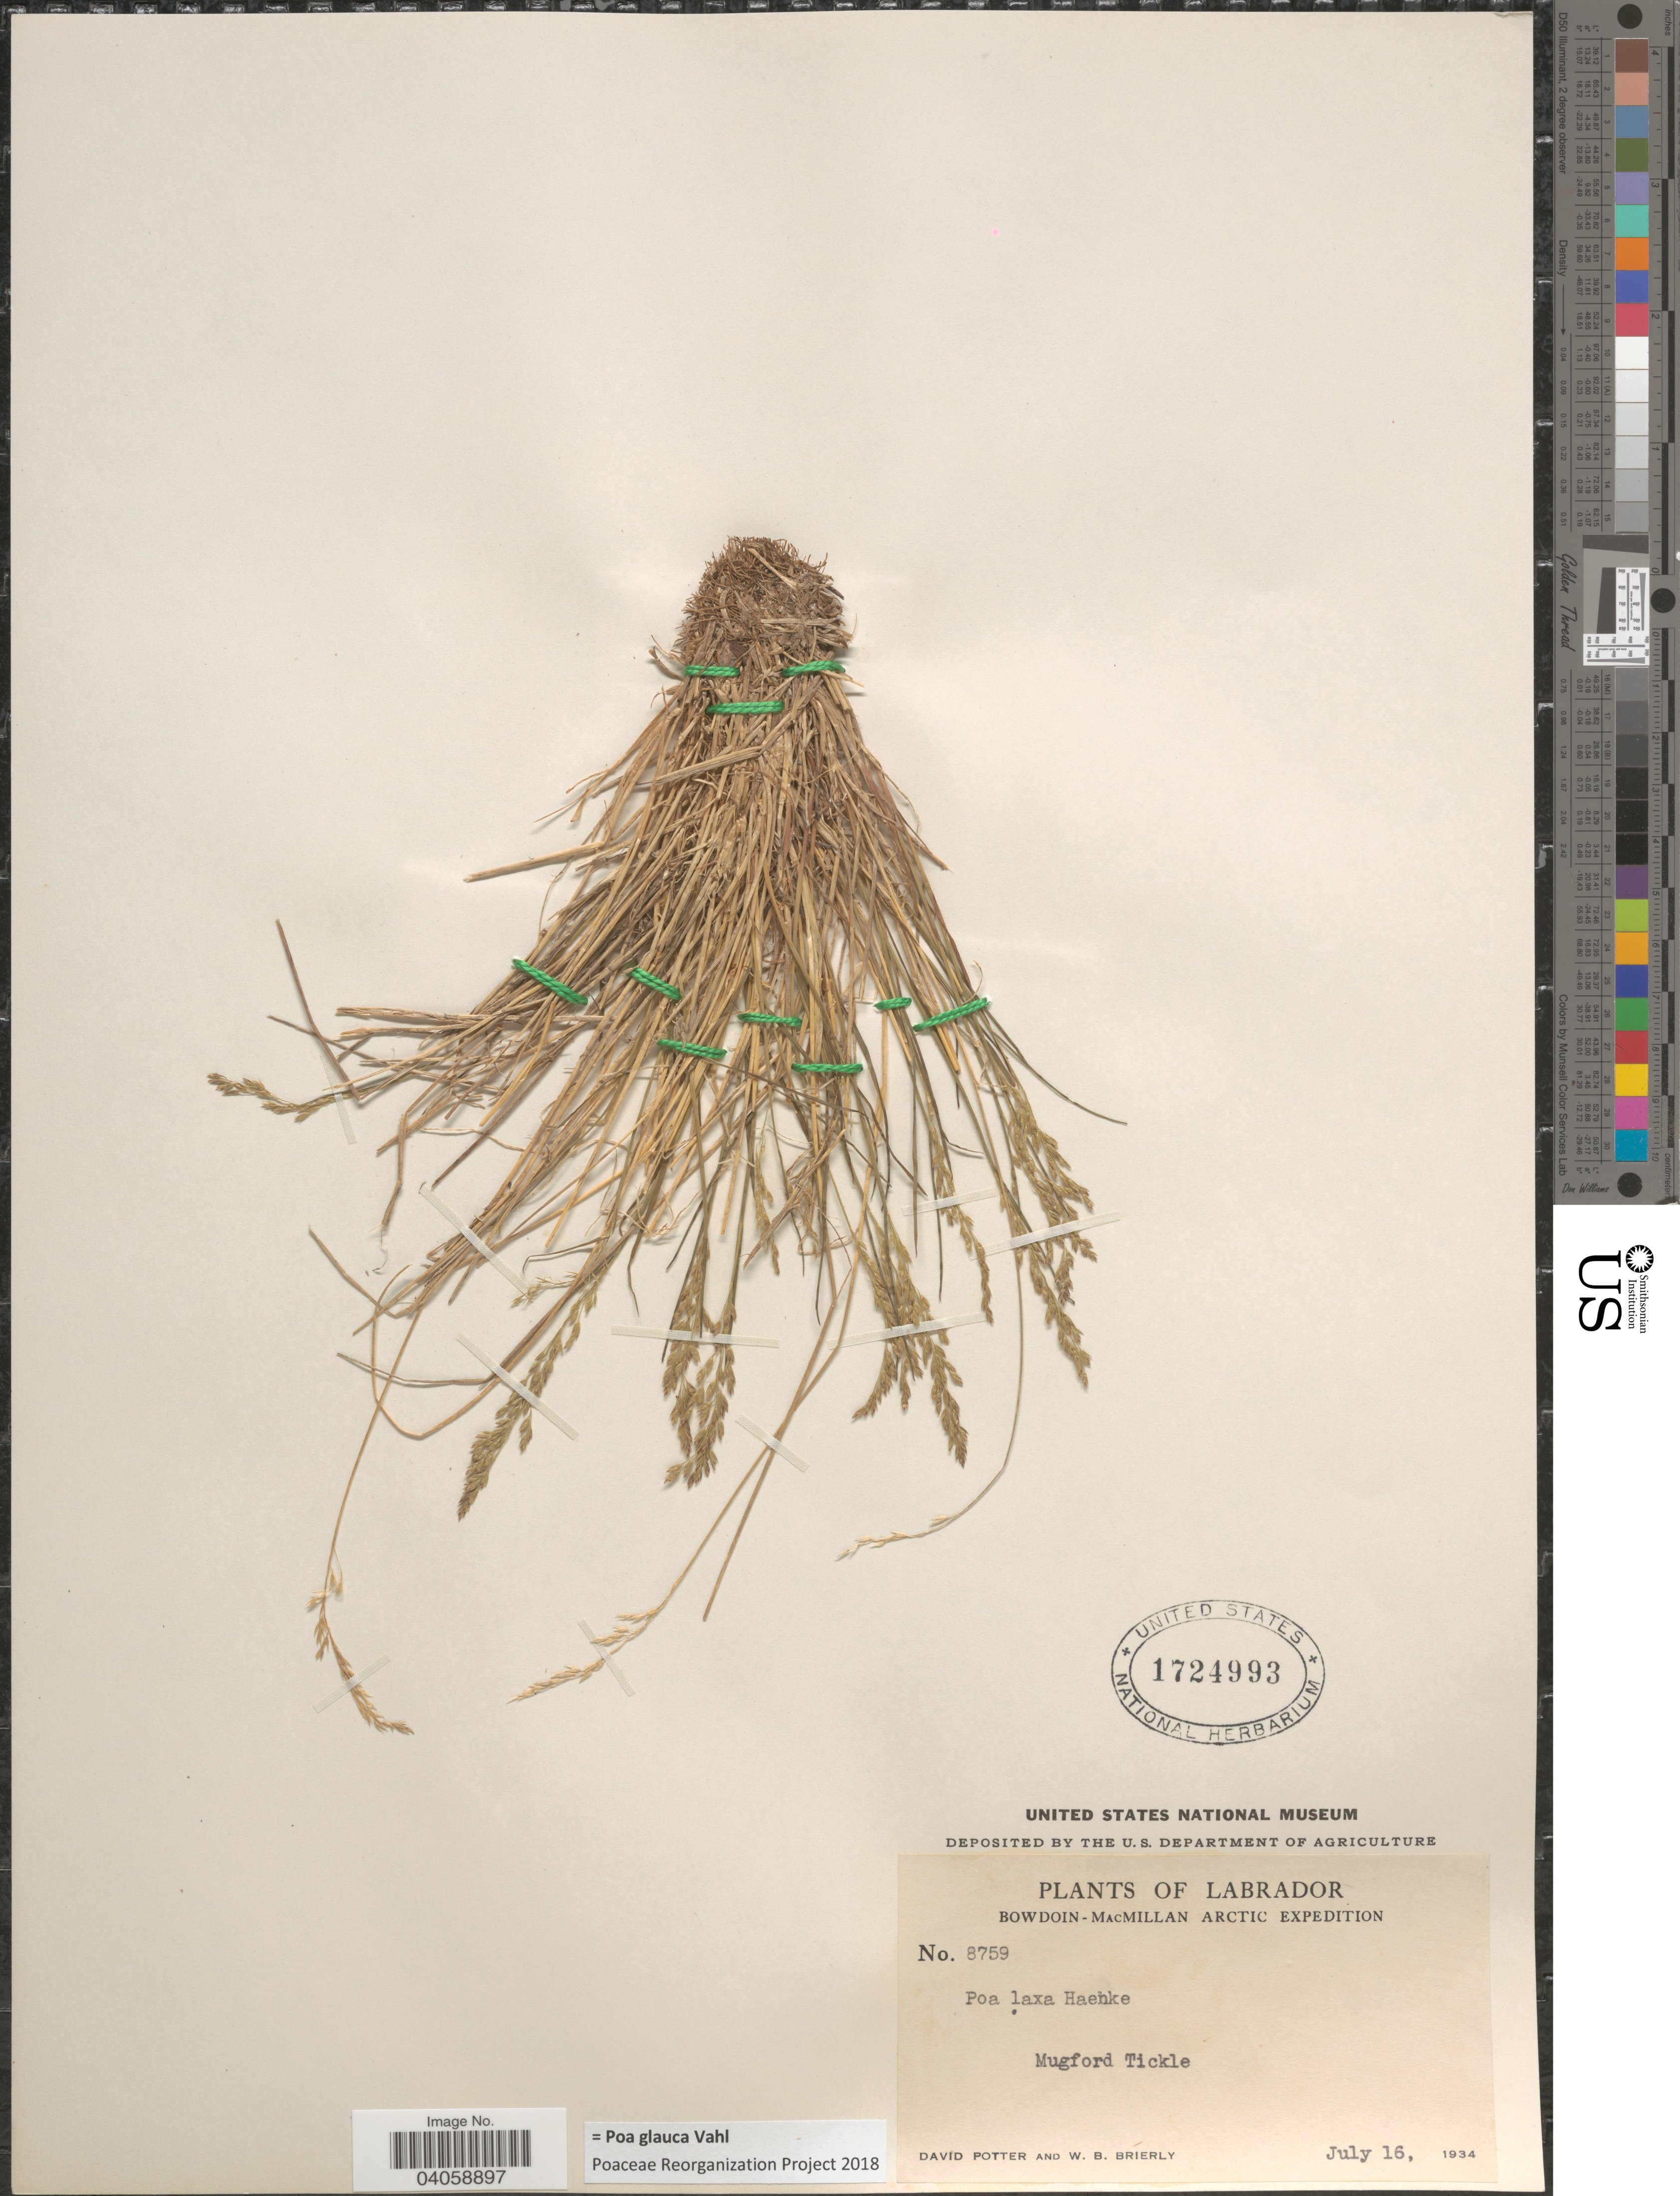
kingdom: Plantae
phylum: Tracheophyta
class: Liliopsida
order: Poales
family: Poaceae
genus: Poa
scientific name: Poa glauca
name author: Vahl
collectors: D. Potter & W. Brierly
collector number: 8759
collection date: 1934-07-16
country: Canada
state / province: Newfoundland and Labrador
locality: Labrador. Mugford Tickle.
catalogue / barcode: US 1724993